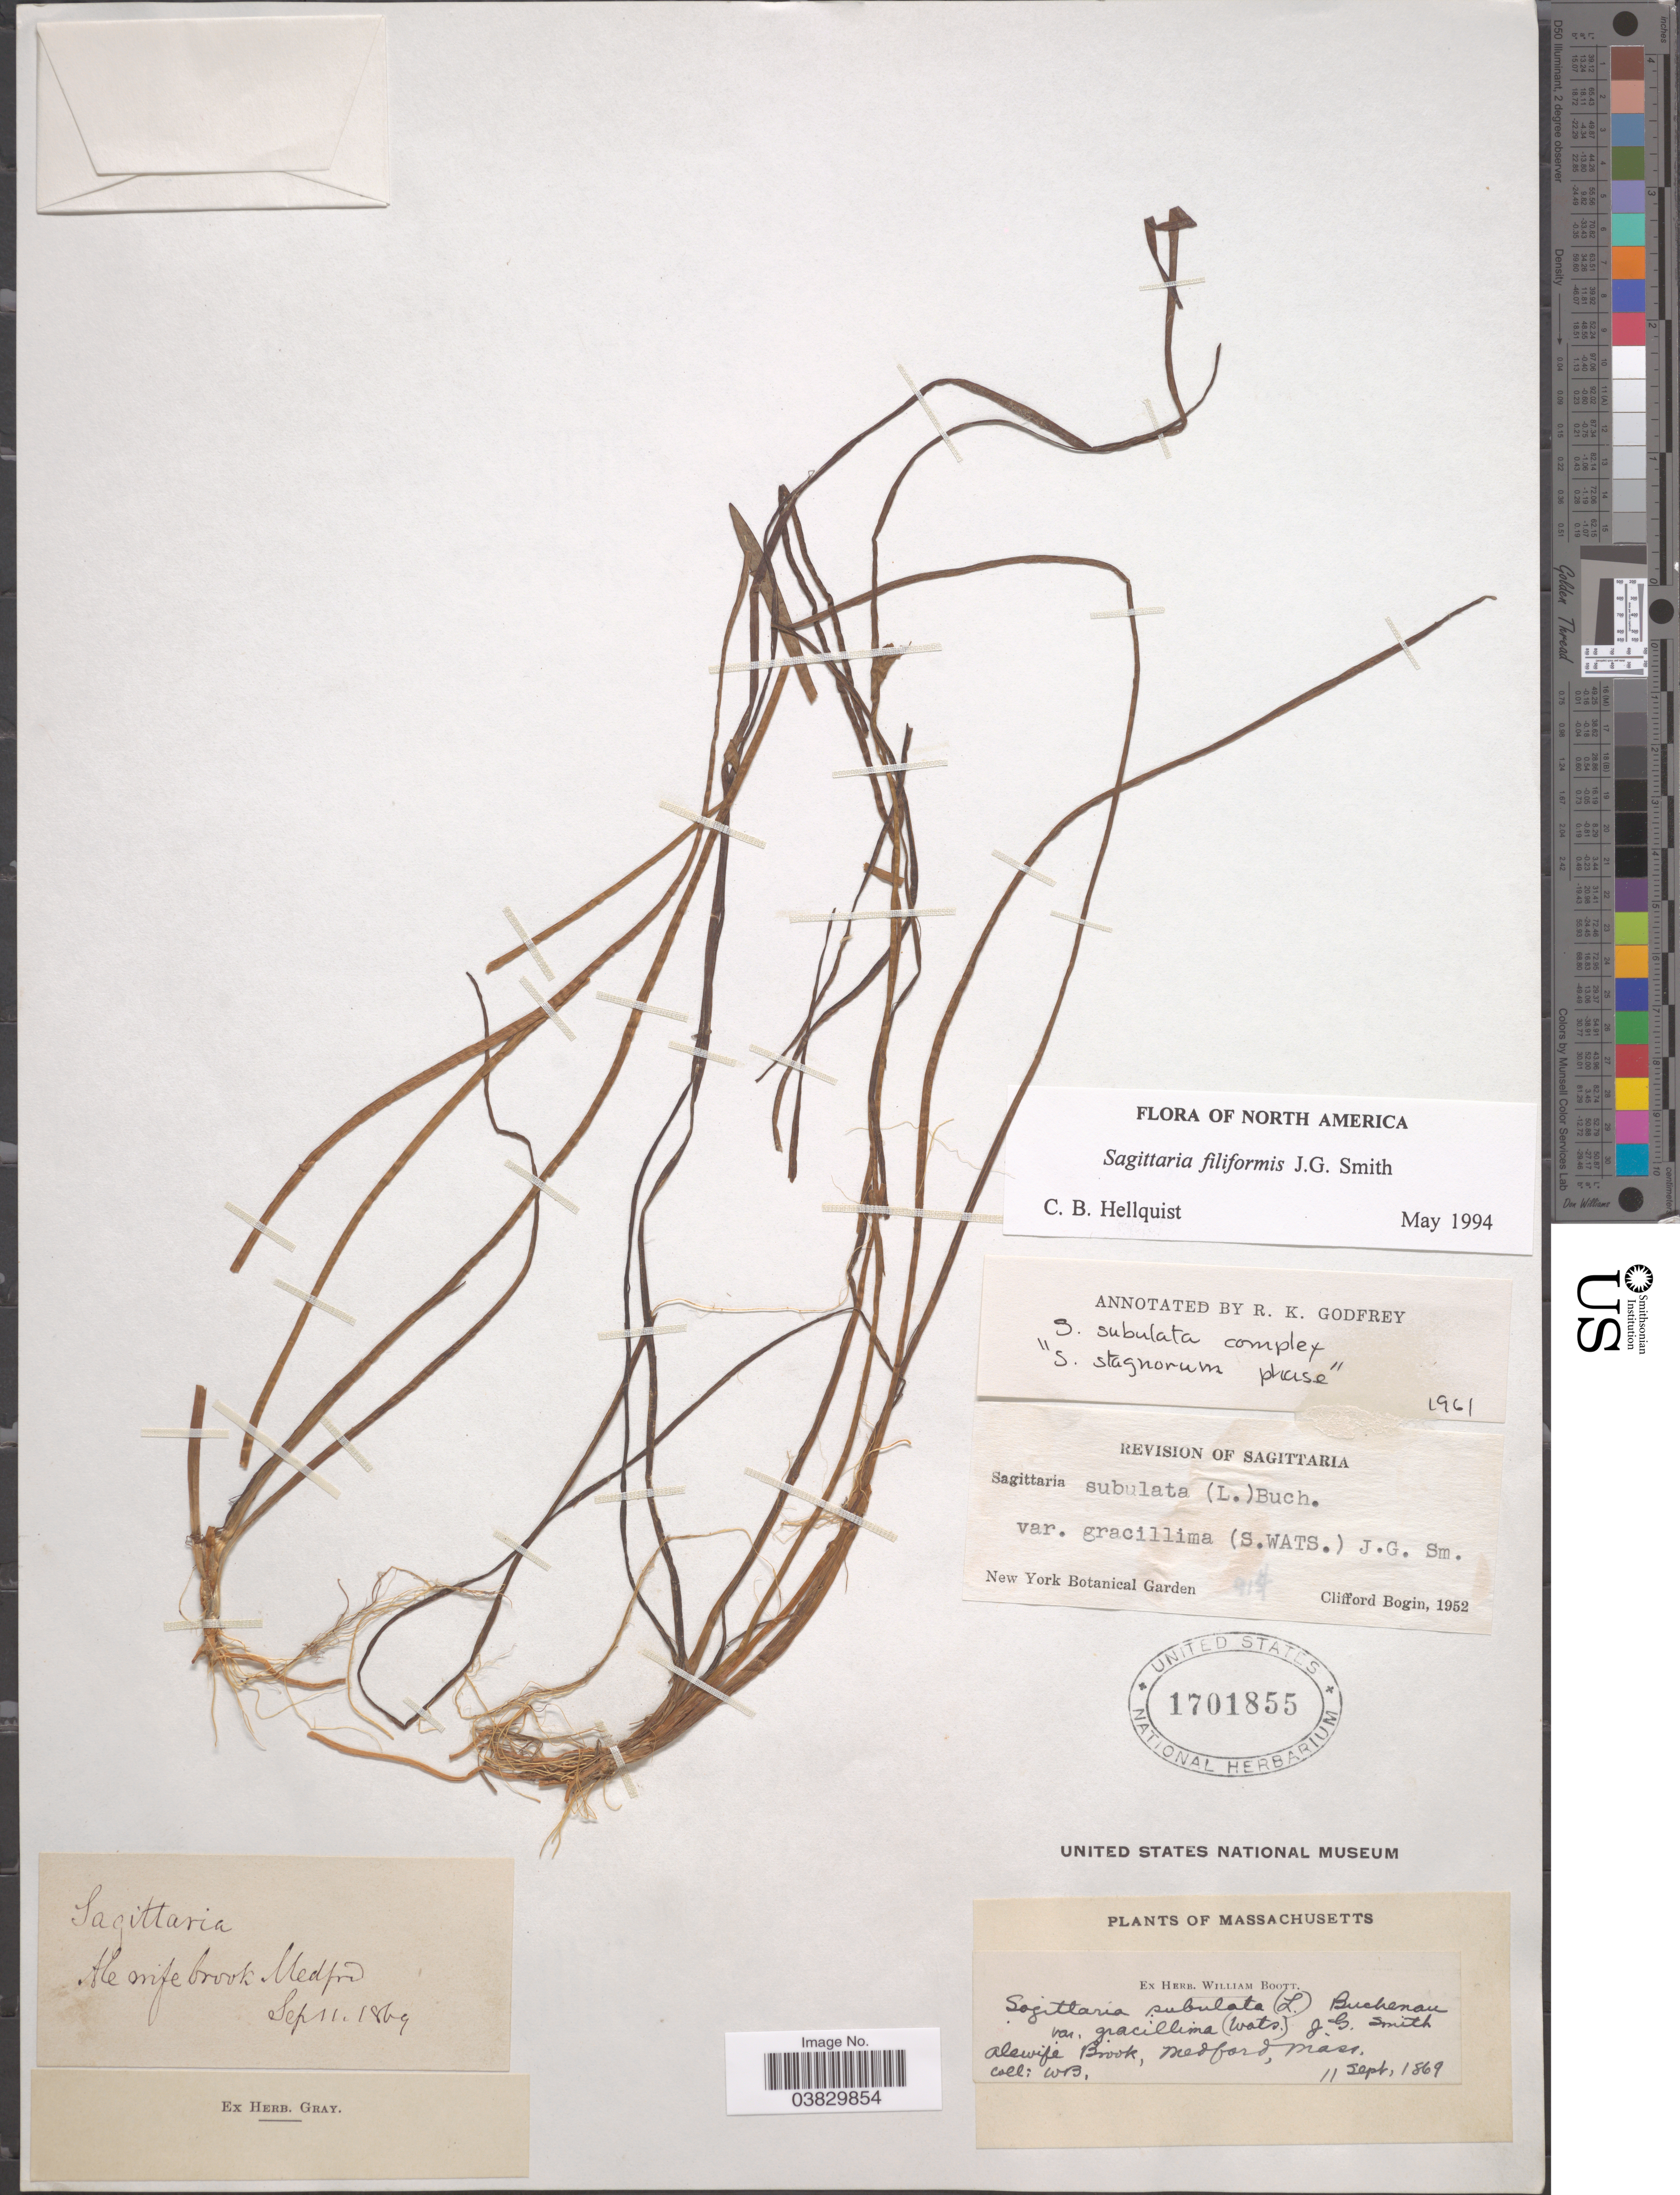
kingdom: Plantae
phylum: Tracheophyta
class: Liliopsida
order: Alismatales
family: Alismataceae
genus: Sagittaria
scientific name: Sagittaria filiformis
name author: J.G. Sm.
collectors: W. Boott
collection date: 1869-09-11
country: United States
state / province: Massachusetts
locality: Alewife Brook, Medford.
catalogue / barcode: US 1701855